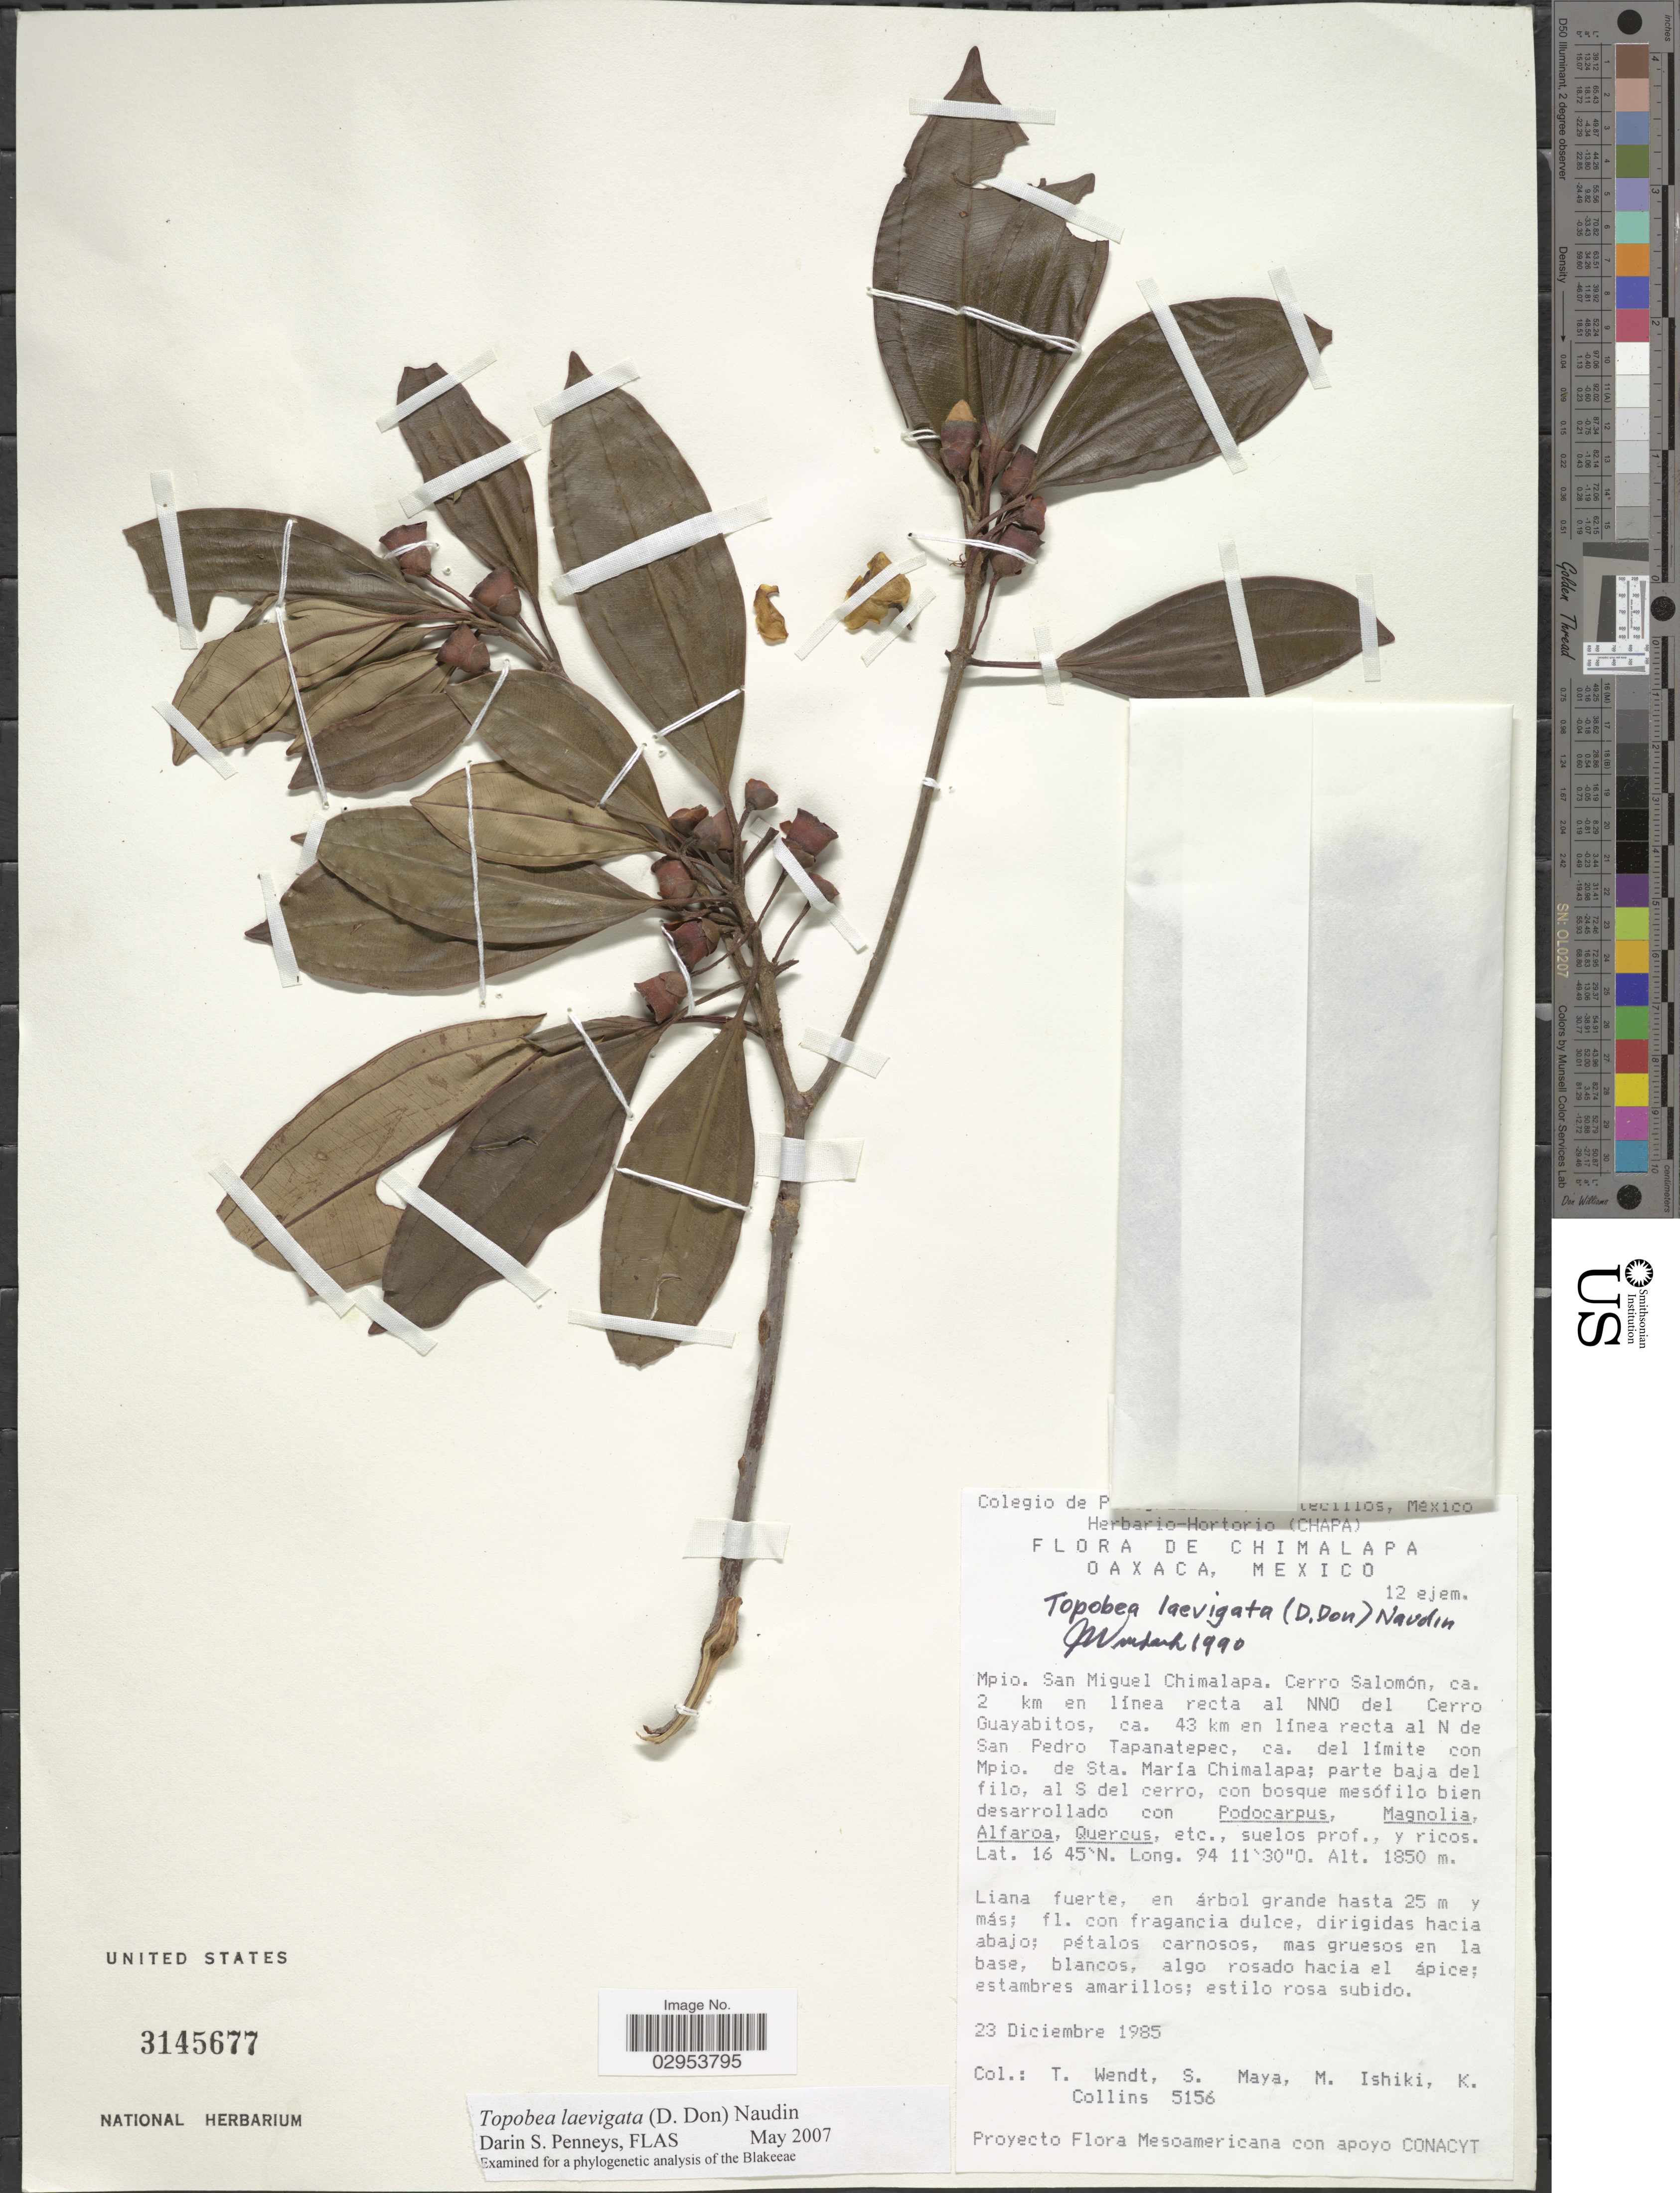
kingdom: Plantae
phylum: Tracheophyta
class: Magnoliopsida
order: Myrtales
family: Melastomataceae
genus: Topobea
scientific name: Topobea laevigata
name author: (D. Don) Naudin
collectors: T. L. Wendt, S. Maya, M. Ishiki & K. Collins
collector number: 5156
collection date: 1985-12-23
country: Mexico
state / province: Oaxaca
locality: Chimalapa, Mpio. San Miguel Chimalpa. cerro Salomón, ca. 2 km en línea recta al NNo del Cerro Guayabitos, ca. 43 km en línea recta al N de San Pedro Tapanatepec. ca. del límite con Mpio. de Sta. María Chimalpa; parte baja del filo, al S del cerro.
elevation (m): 1850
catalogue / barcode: US 3145677